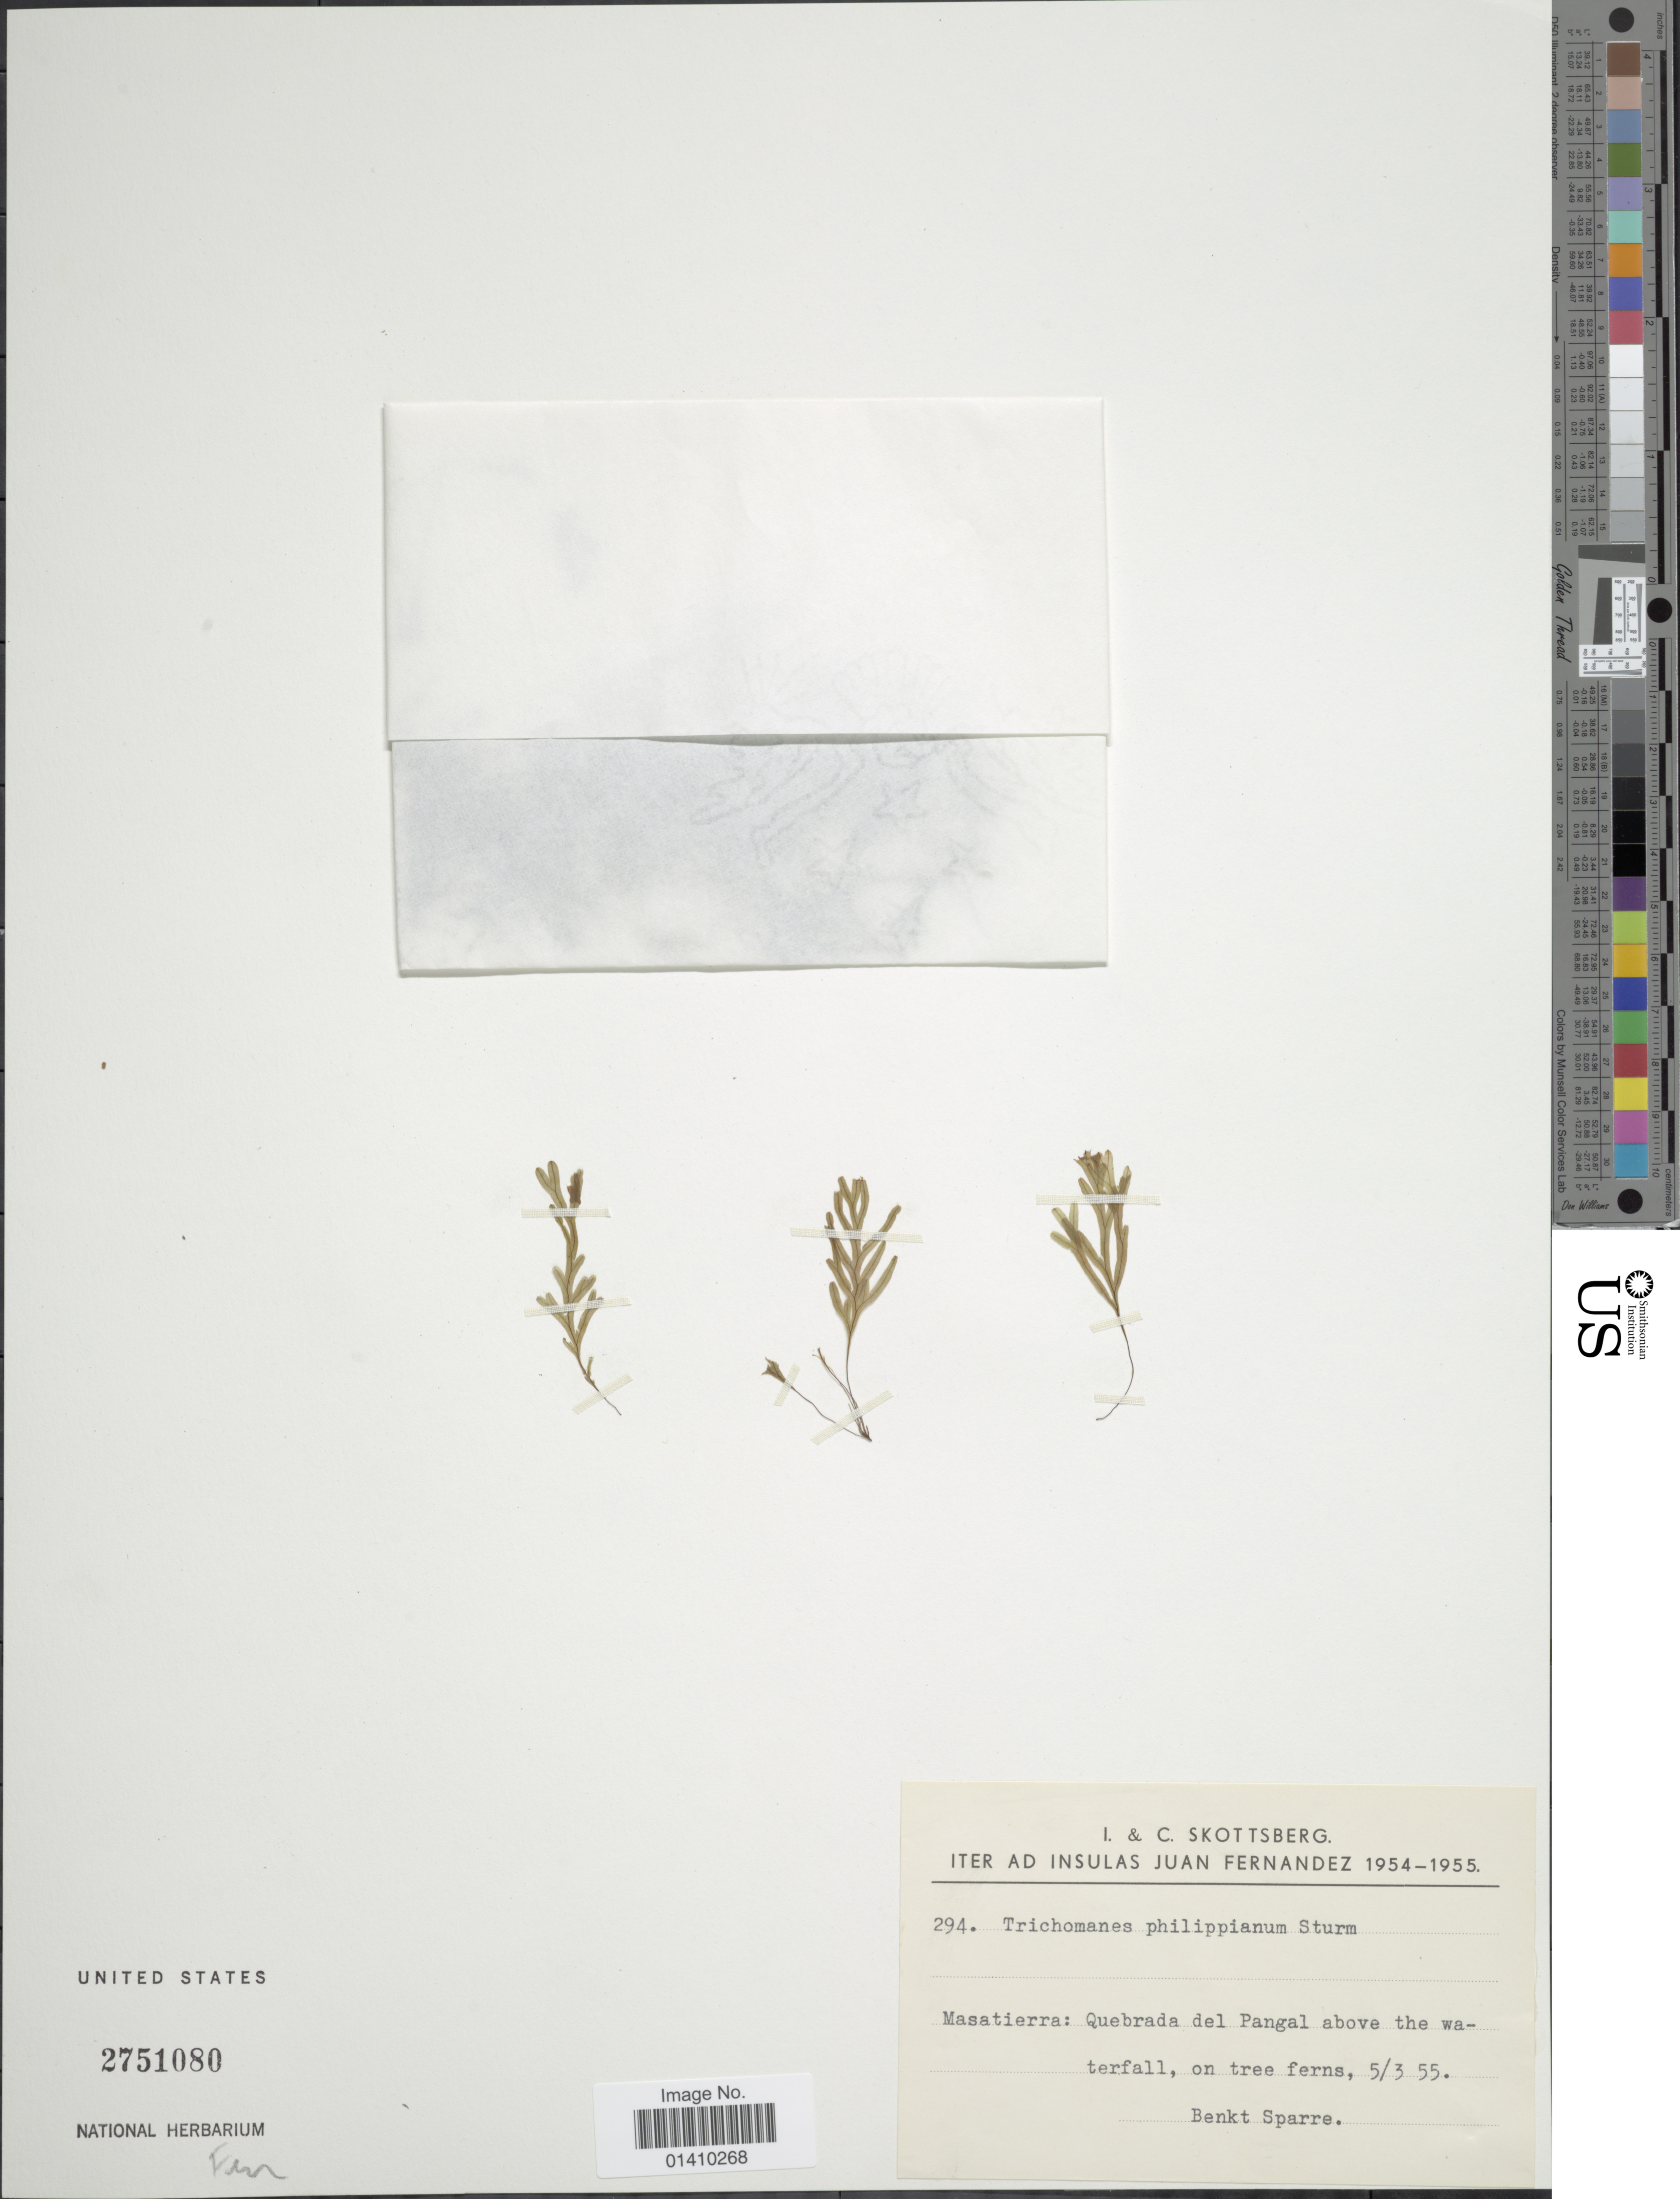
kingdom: Plantae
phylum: Tracheophyta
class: Polypodiopsida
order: Hymenophyllales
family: Hymenophyllaceae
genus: Polyphlebium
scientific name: Polyphlebium philippianum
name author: (Sturm) Ebihara & Dubuisson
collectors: B. Sparre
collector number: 294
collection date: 1955-03-05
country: Chile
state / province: Valparaíso (V)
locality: Juan Fernandez Islands, Masatierra: Quebrada del Pangal above the waterfall, on tree ferns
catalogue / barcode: US 2751080